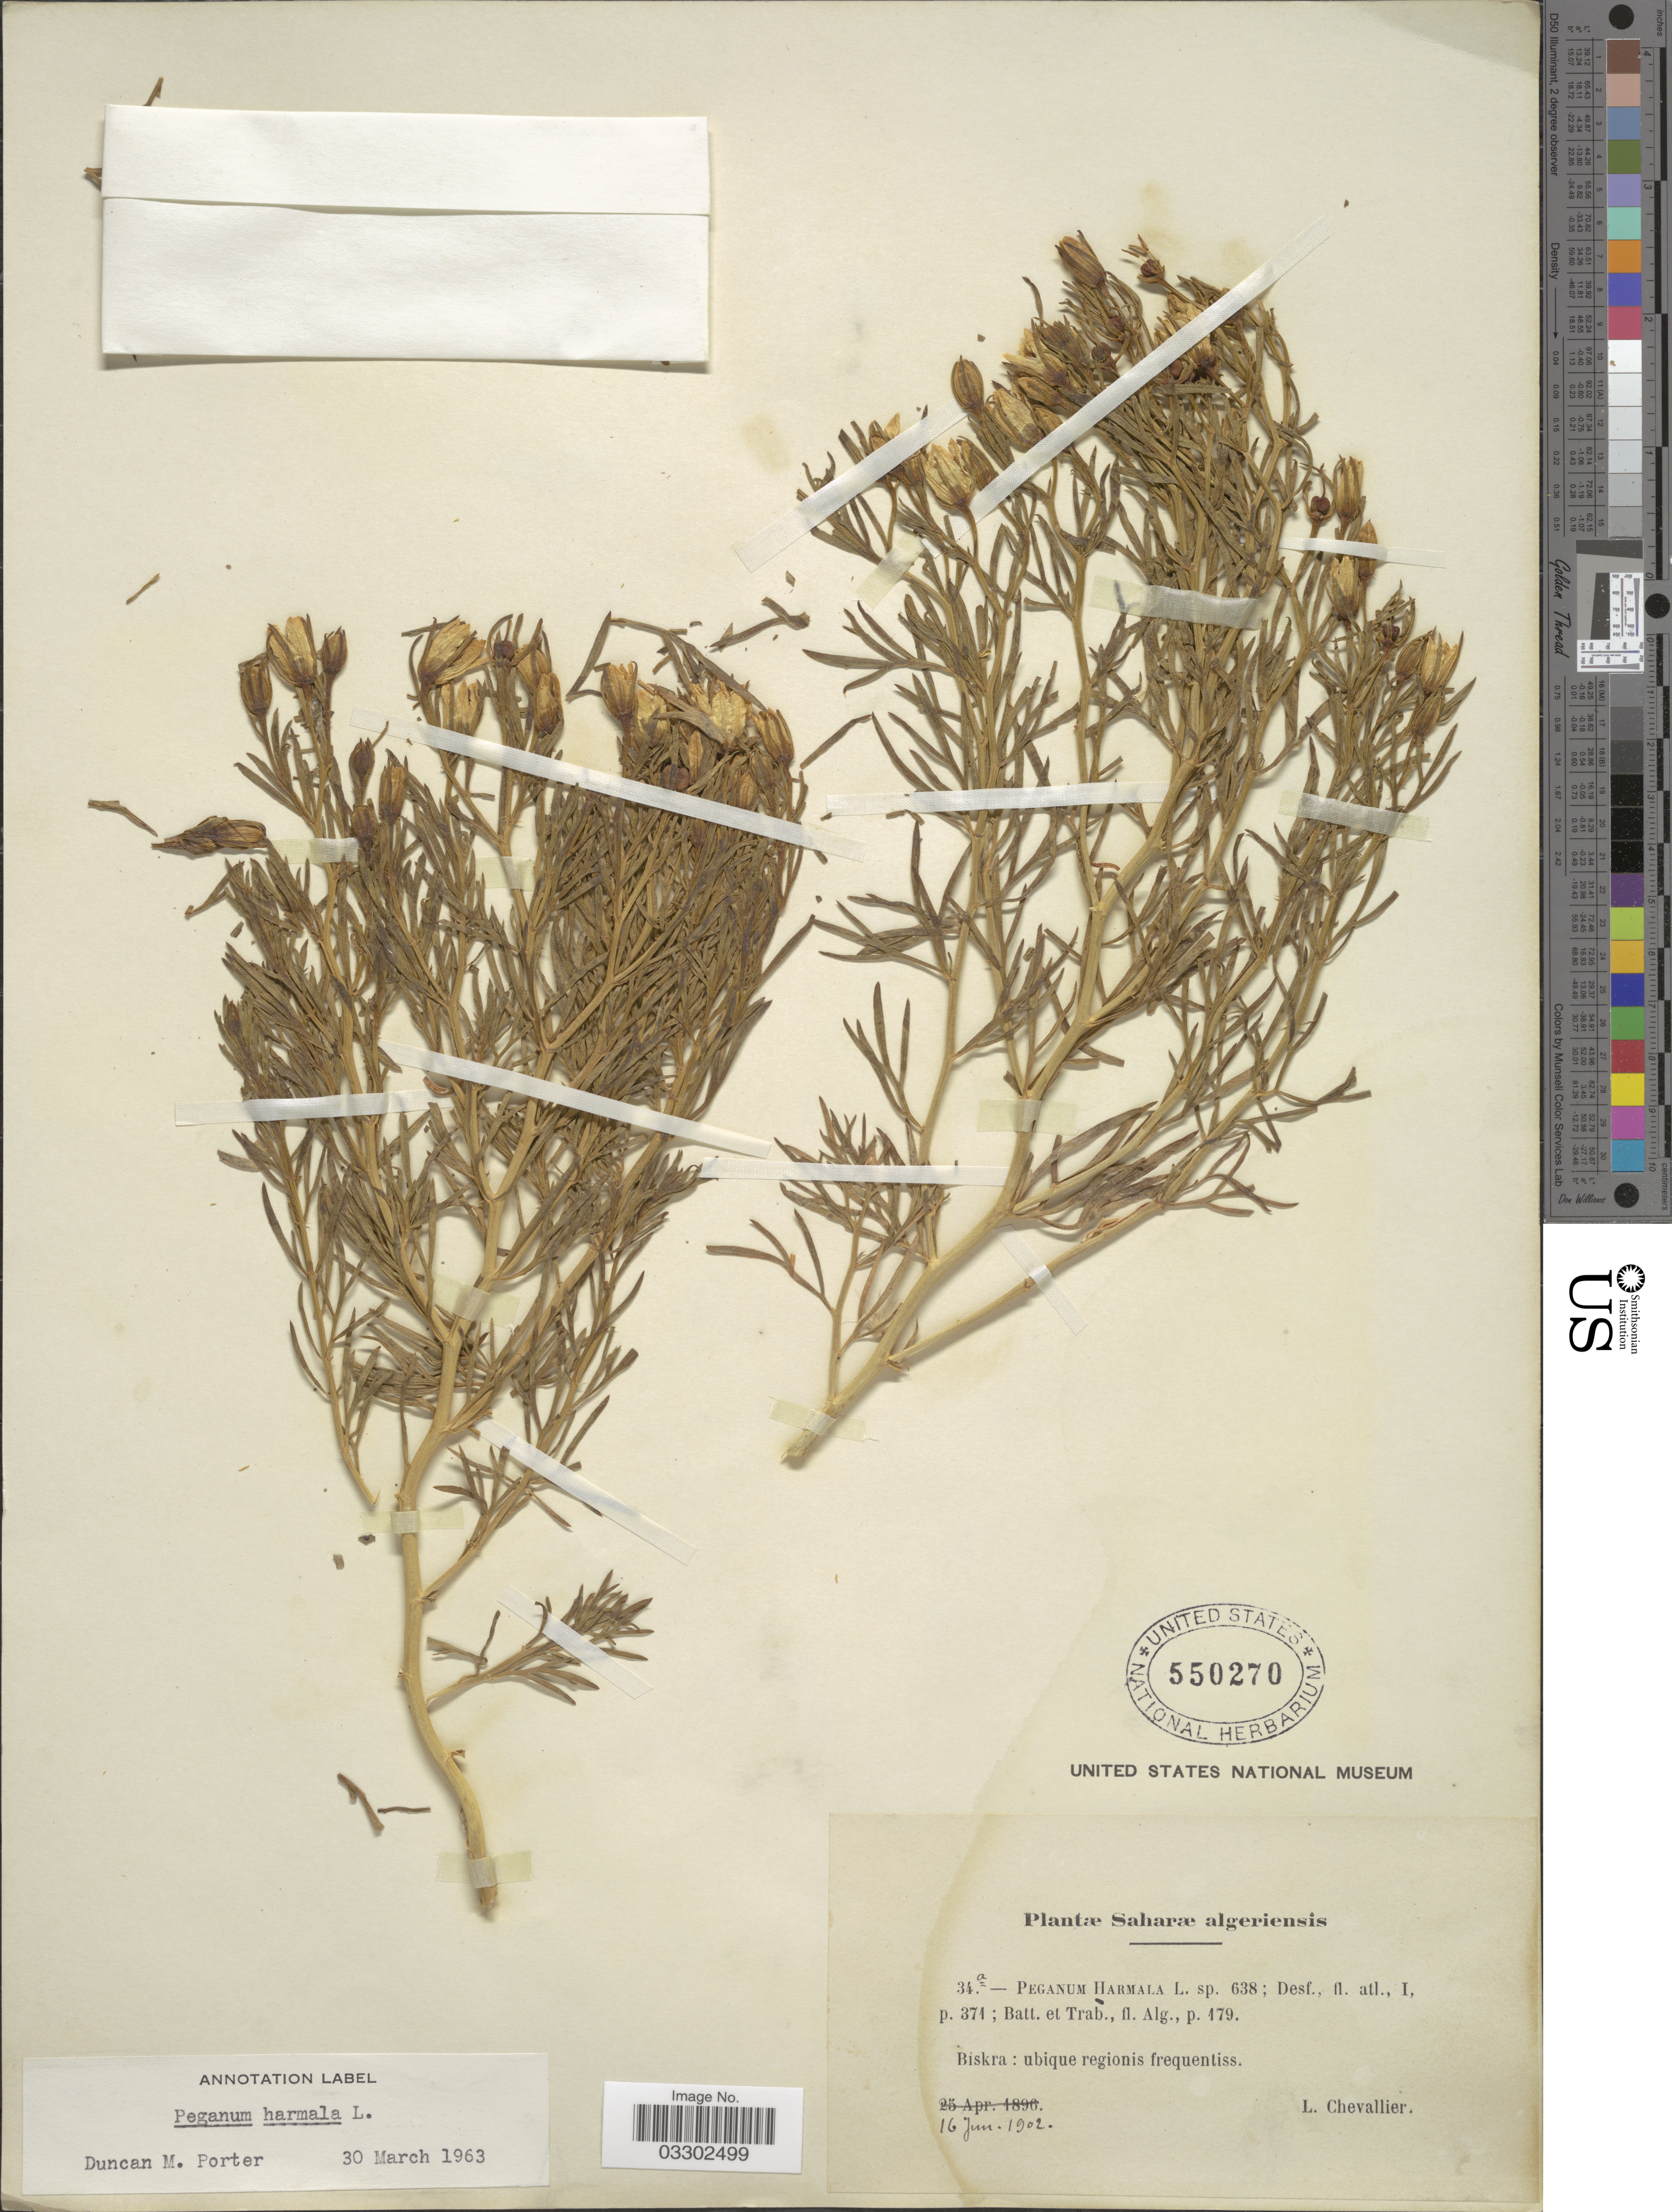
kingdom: Plantae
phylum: Tracheophyta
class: Magnoliopsida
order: Sapindales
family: Tetradiclidaceae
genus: Peganum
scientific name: Peganum harmala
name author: L.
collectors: L. Chevallier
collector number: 34a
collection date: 1902-06-16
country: Algeria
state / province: Biskra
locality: Saharæ algeriensis.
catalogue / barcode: US 550270